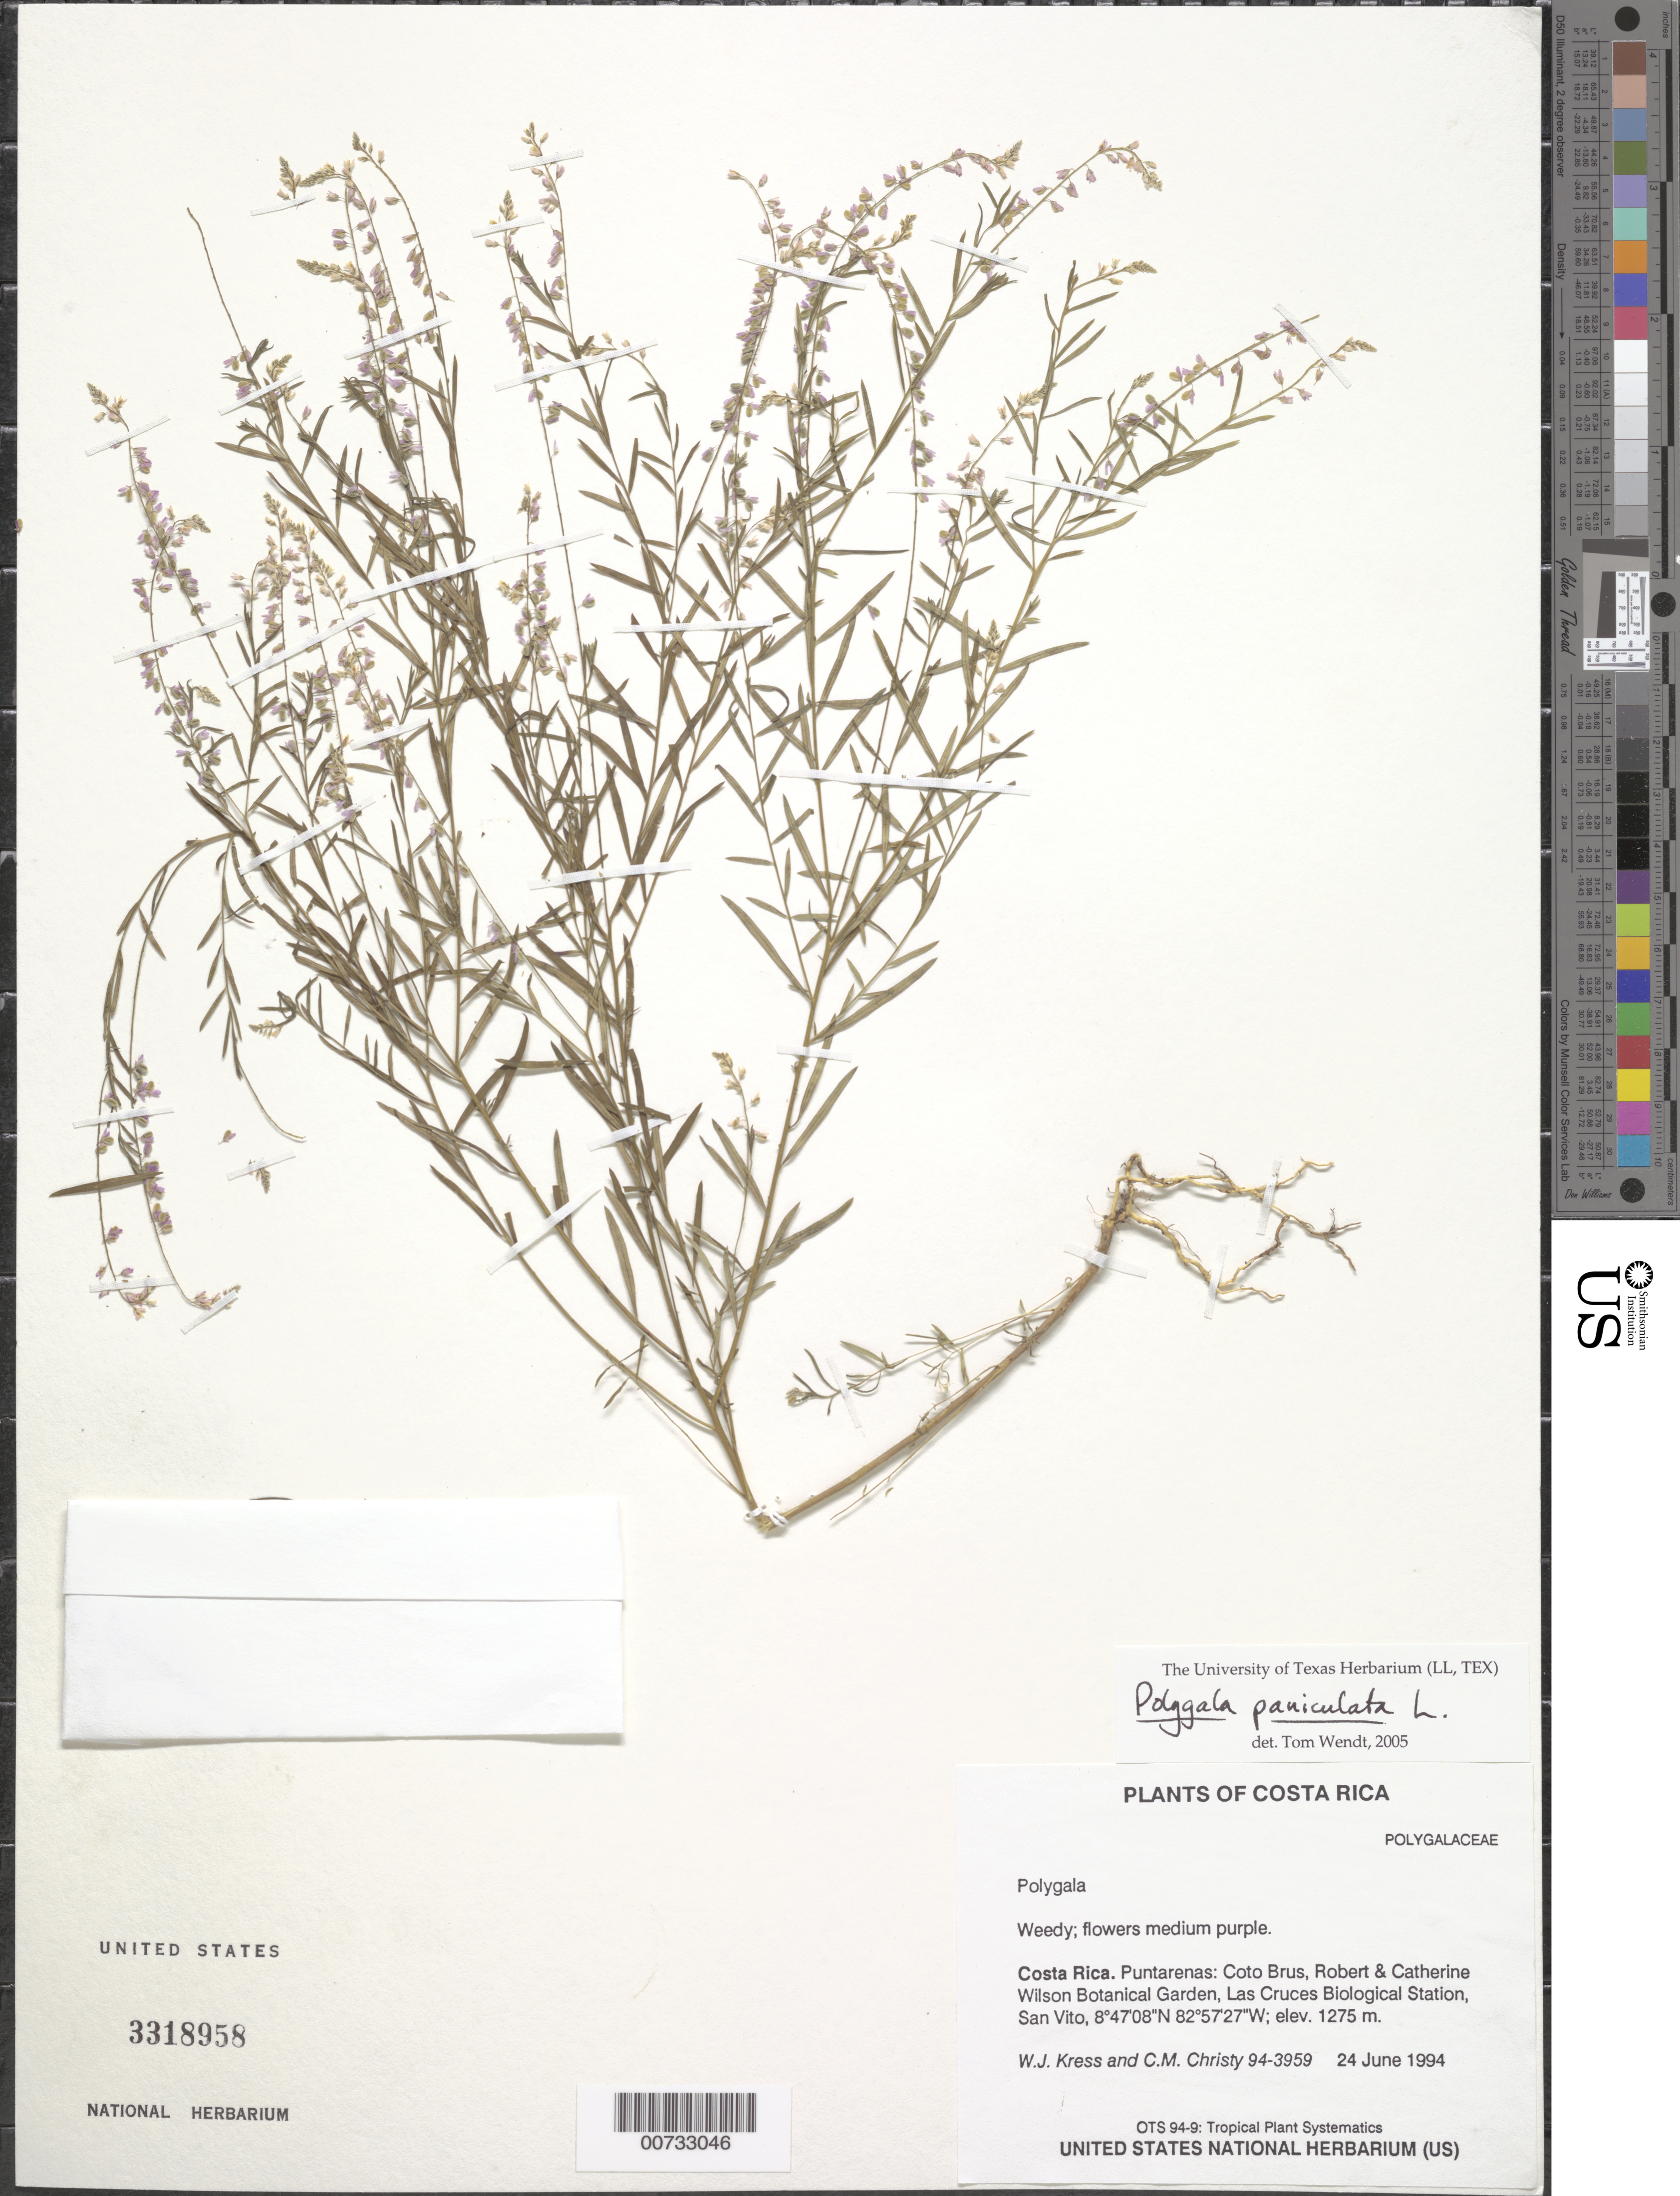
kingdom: Plantae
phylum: Tracheophyta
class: Magnoliopsida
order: Fabales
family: Polygalaceae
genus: Polygala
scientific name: Polygala paniculata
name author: L.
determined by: Wendt, Thomas L.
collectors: W. J. Kress & C. M. Christy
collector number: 94-3959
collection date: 1994-06-24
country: Costa Rica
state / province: Puntarenas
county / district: Coto Brus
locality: Robert & Catherine Wilson Botanical Garden, Las Cruces Biological Station, San Vito.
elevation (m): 1275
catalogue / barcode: US 3318958